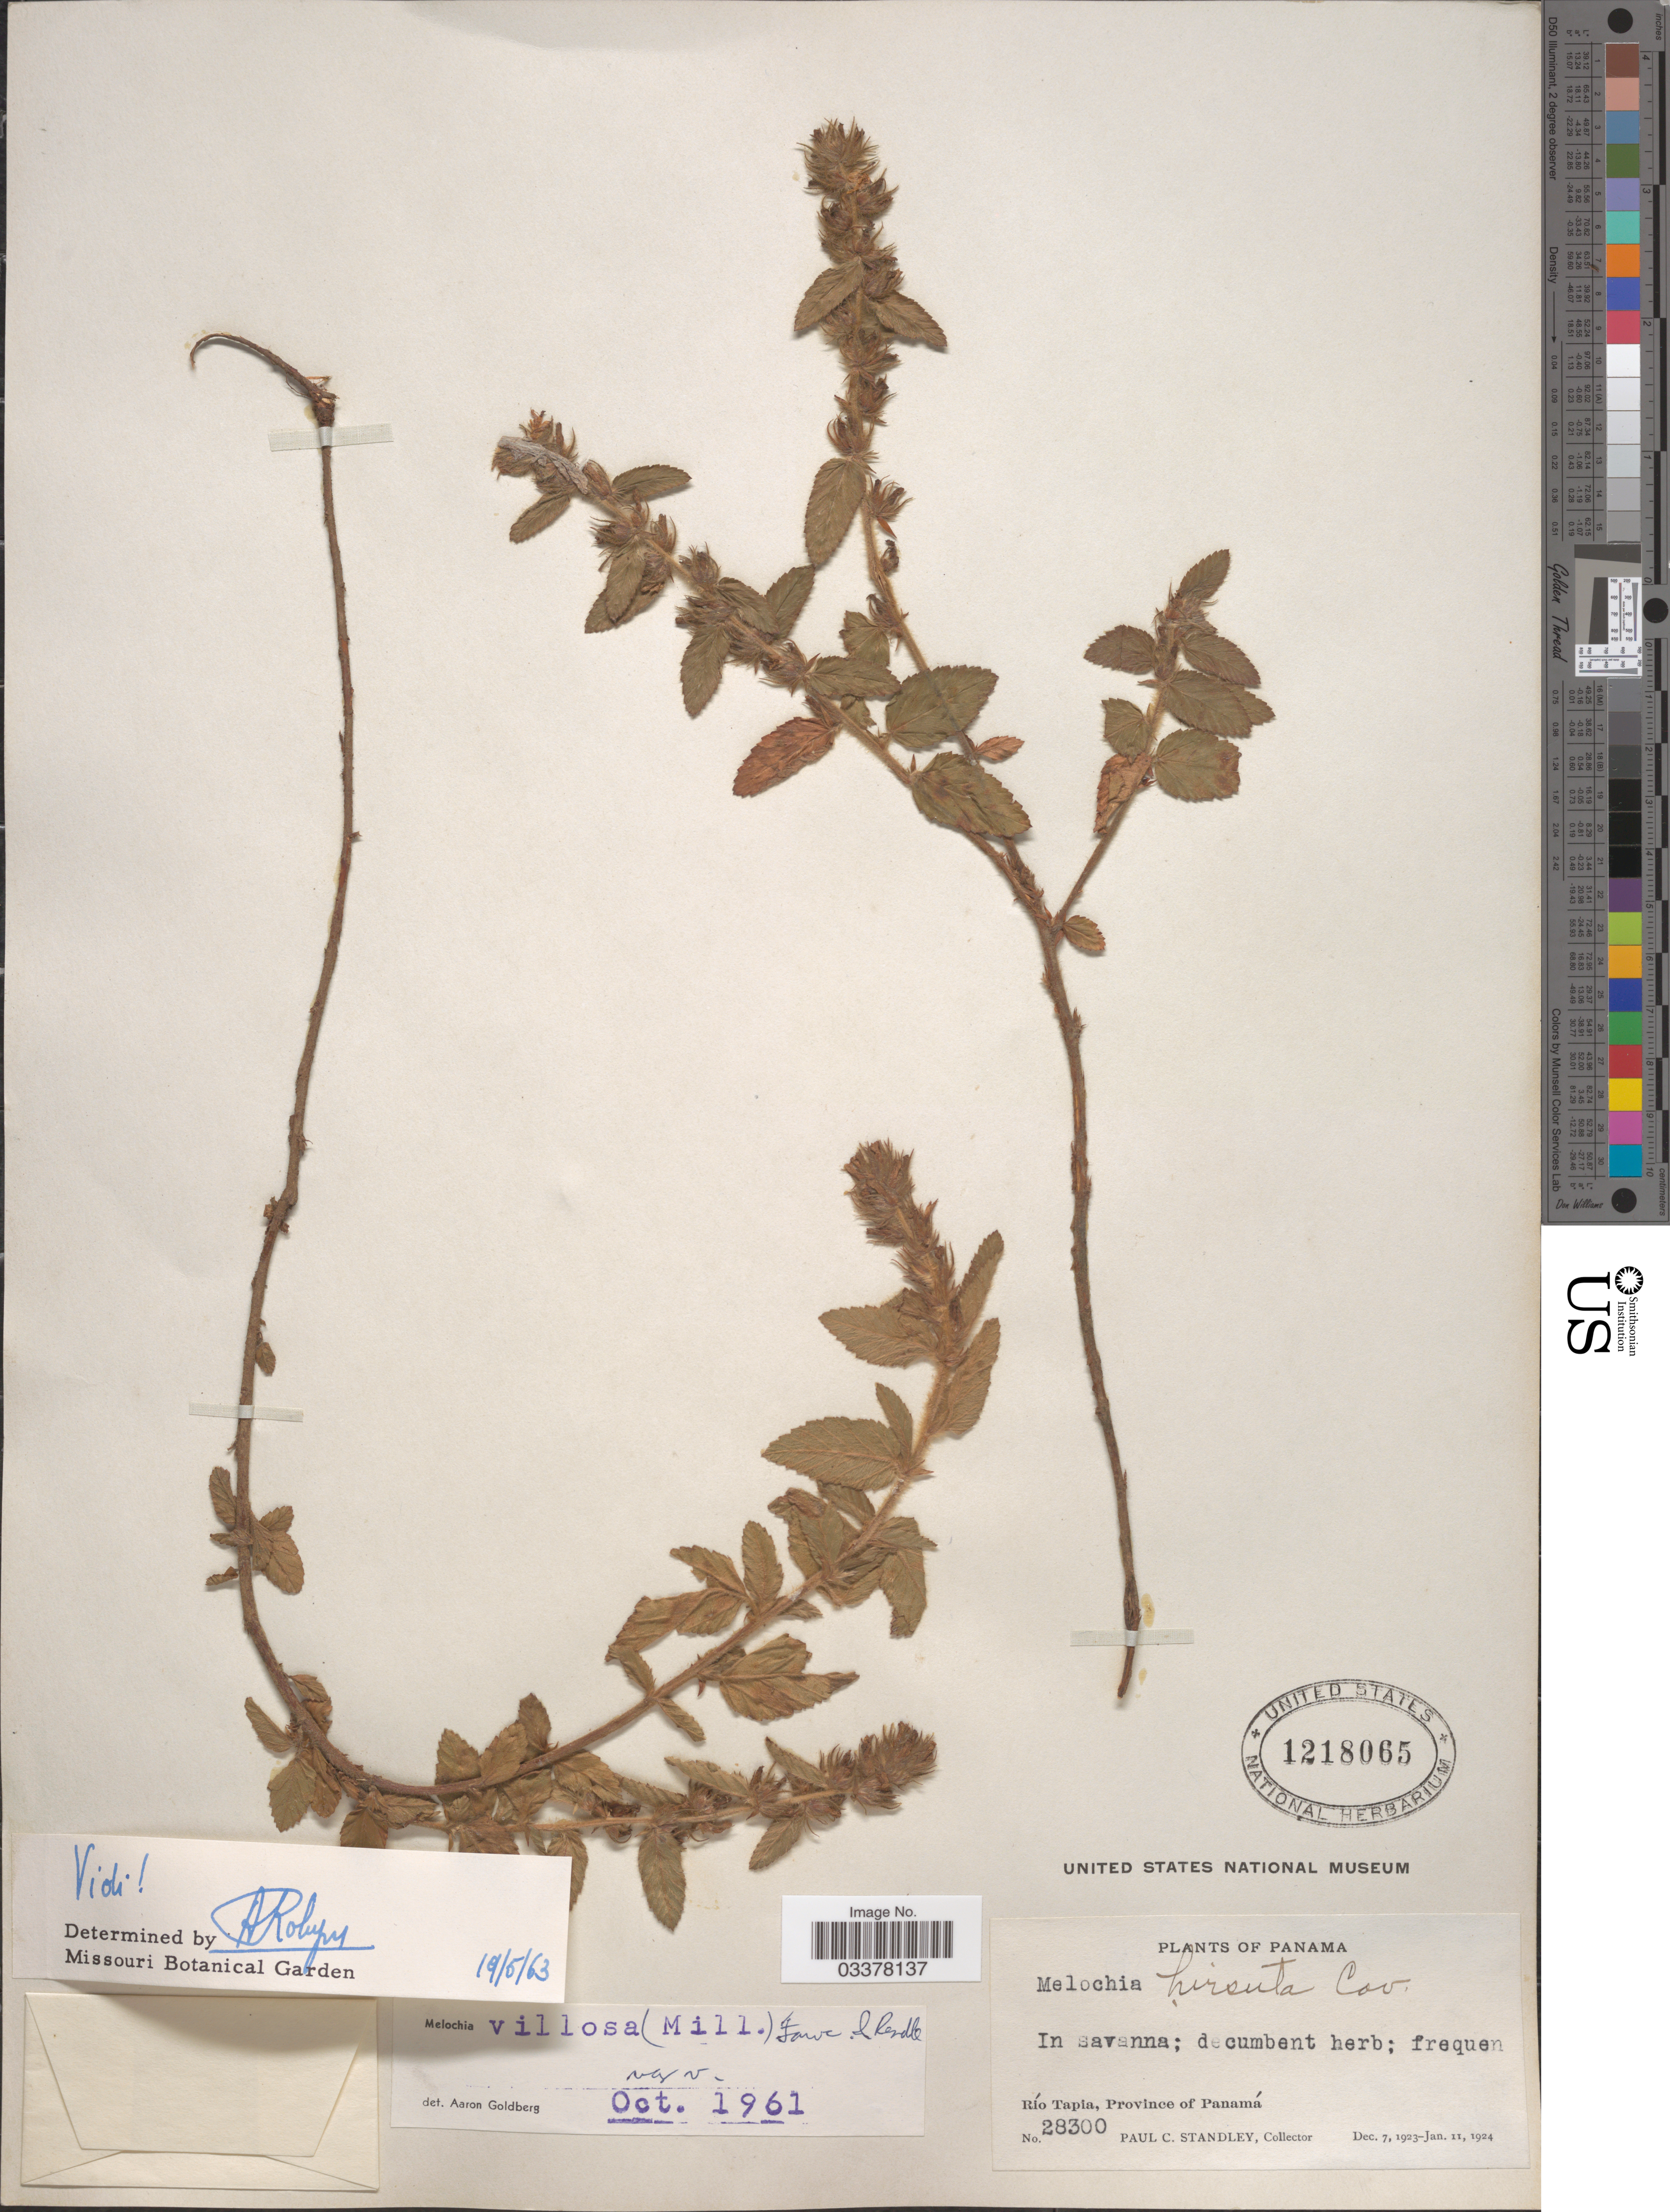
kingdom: Plantae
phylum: Tracheophyta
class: Magnoliopsida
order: Malvales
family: Malvaceae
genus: Melochia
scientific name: Melochia spicata var. spicata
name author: (L.) Fryxell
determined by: Dorr, L. J., (BOT), Smithsonian Institution - National Museum of Natural History (UNITED STATES)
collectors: P. C. Standley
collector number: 28300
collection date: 1923-12-07/1924-01-11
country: Panama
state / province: Panamá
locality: Río Tapia.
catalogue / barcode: US 1218065